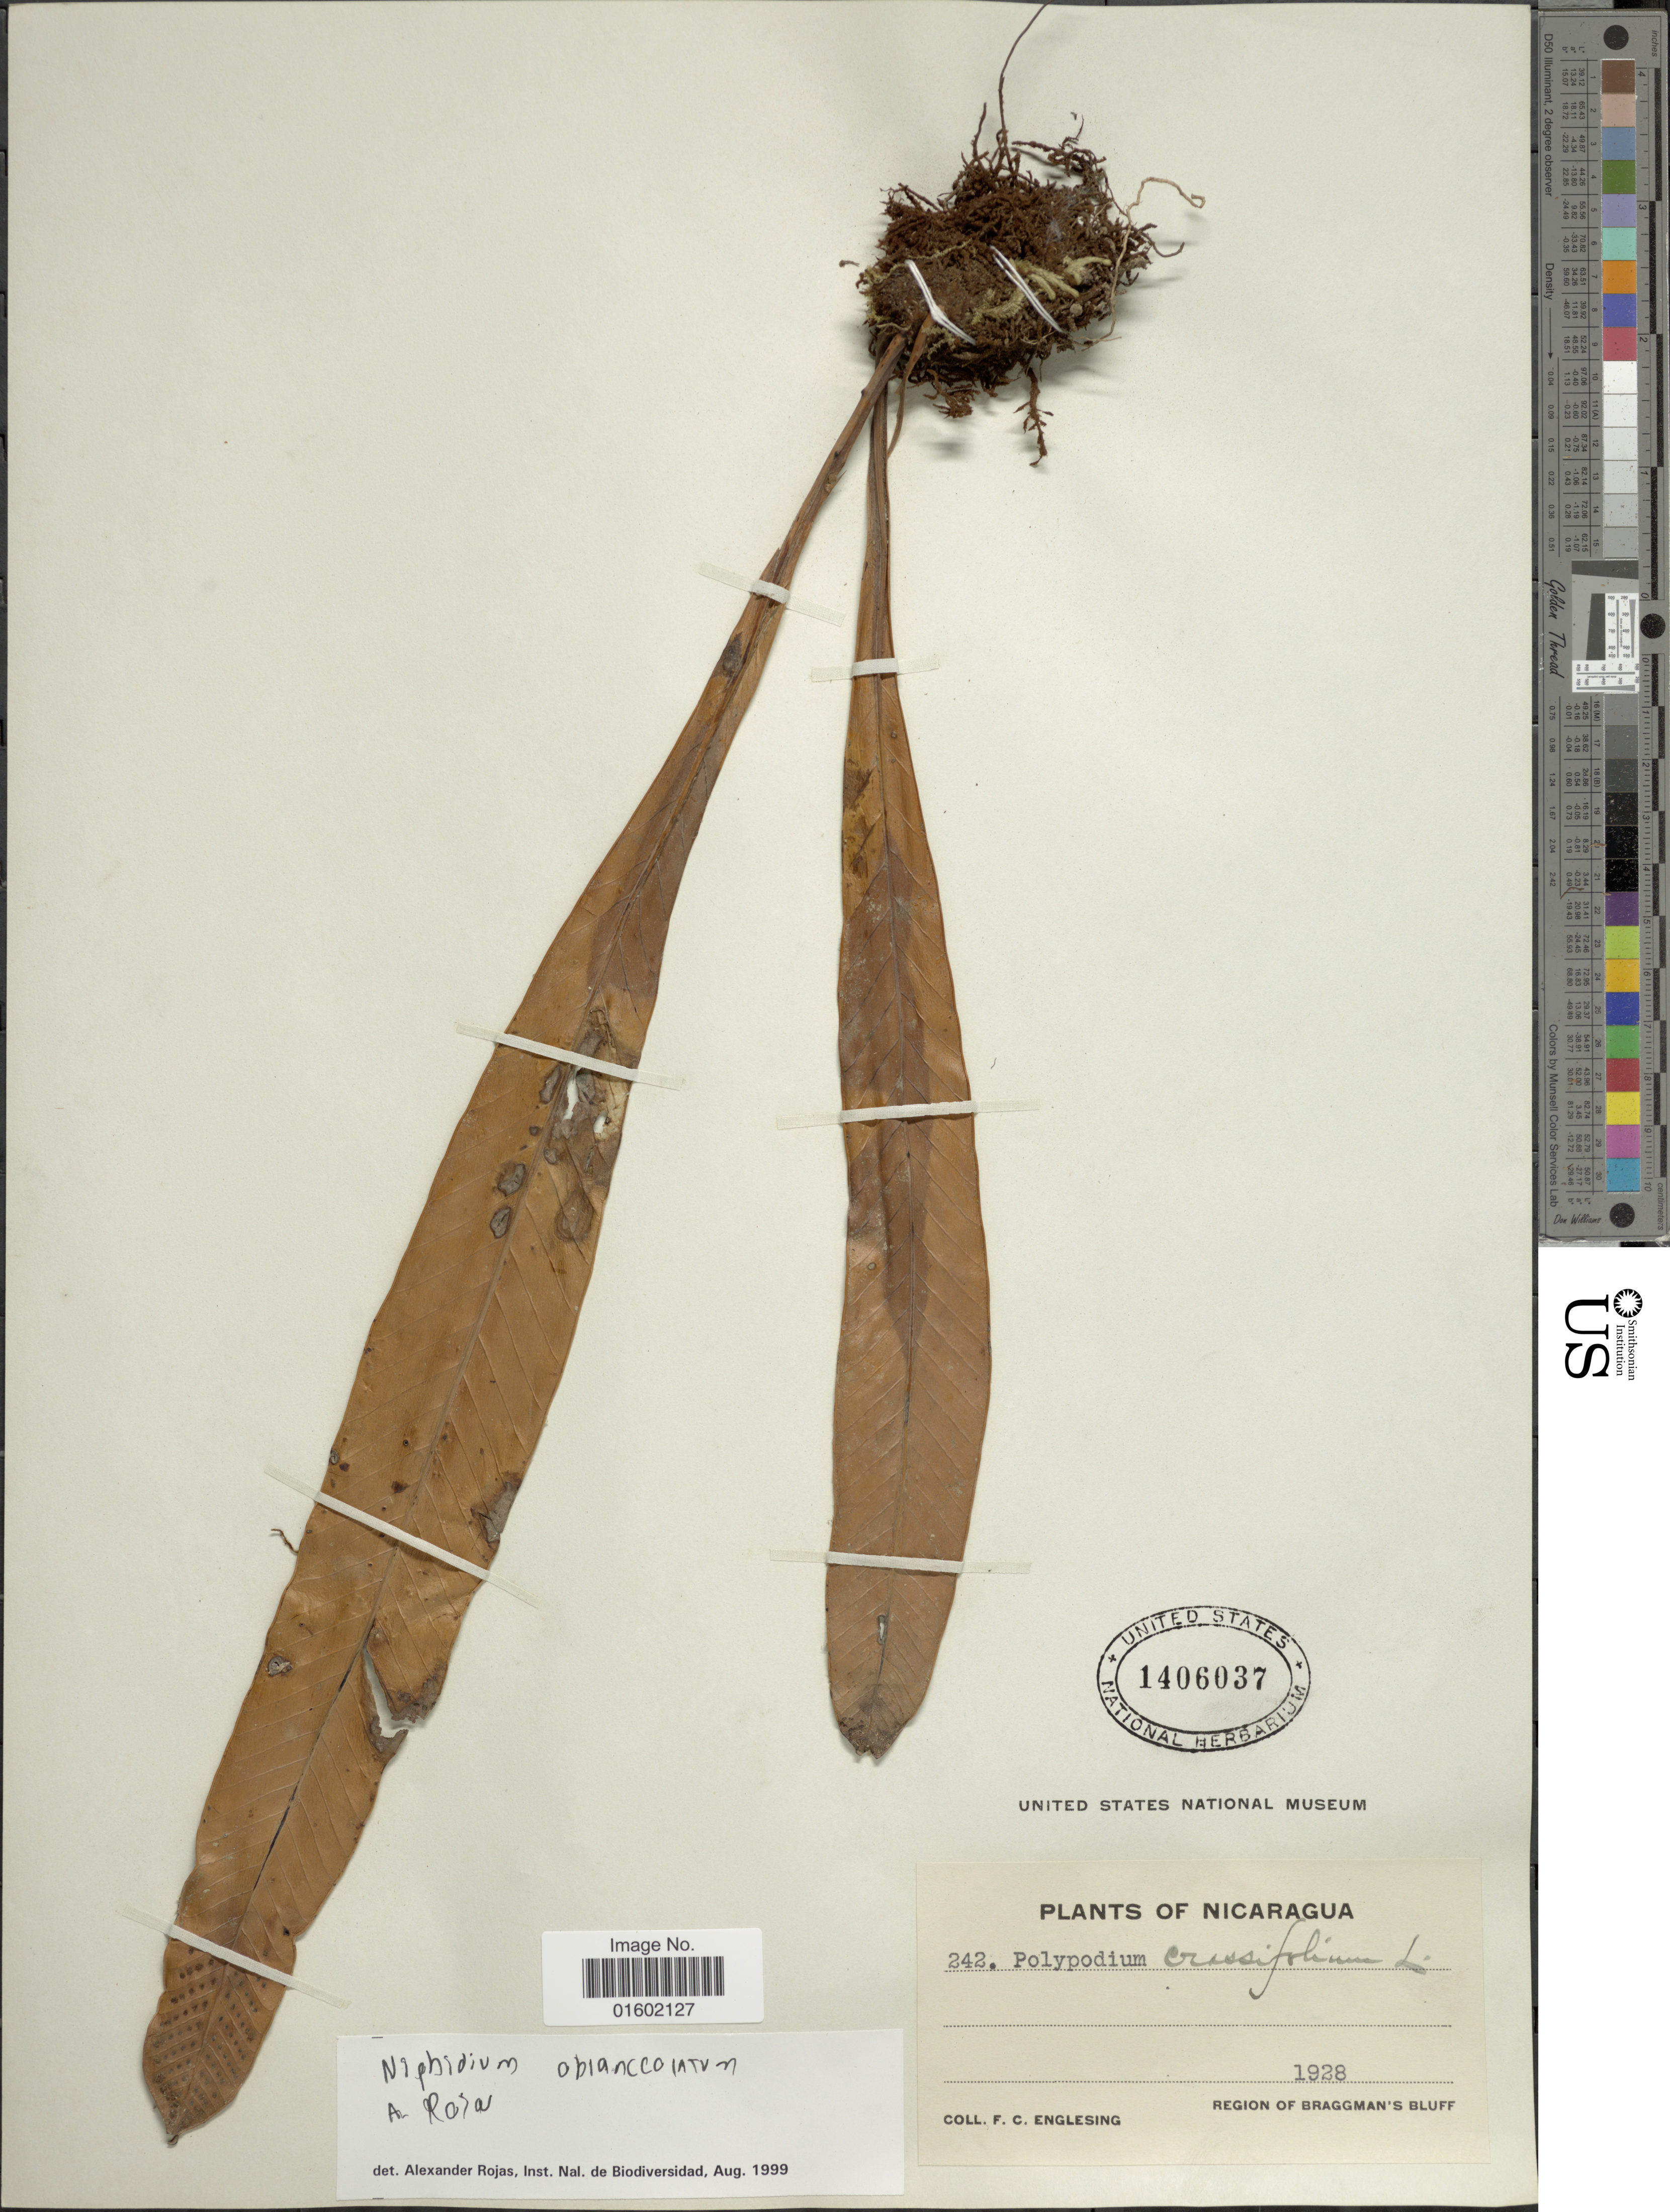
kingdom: Plantae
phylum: Tracheophyta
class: Polypodiopsida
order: Polypodiales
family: Polypodiaceae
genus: Niphidium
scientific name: Niphidium crassifolium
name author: (L.) Lellinger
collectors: F. Englesing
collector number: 242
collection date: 1928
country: Nicaragua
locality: Region of Braggman's Bluff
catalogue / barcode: US 1406037